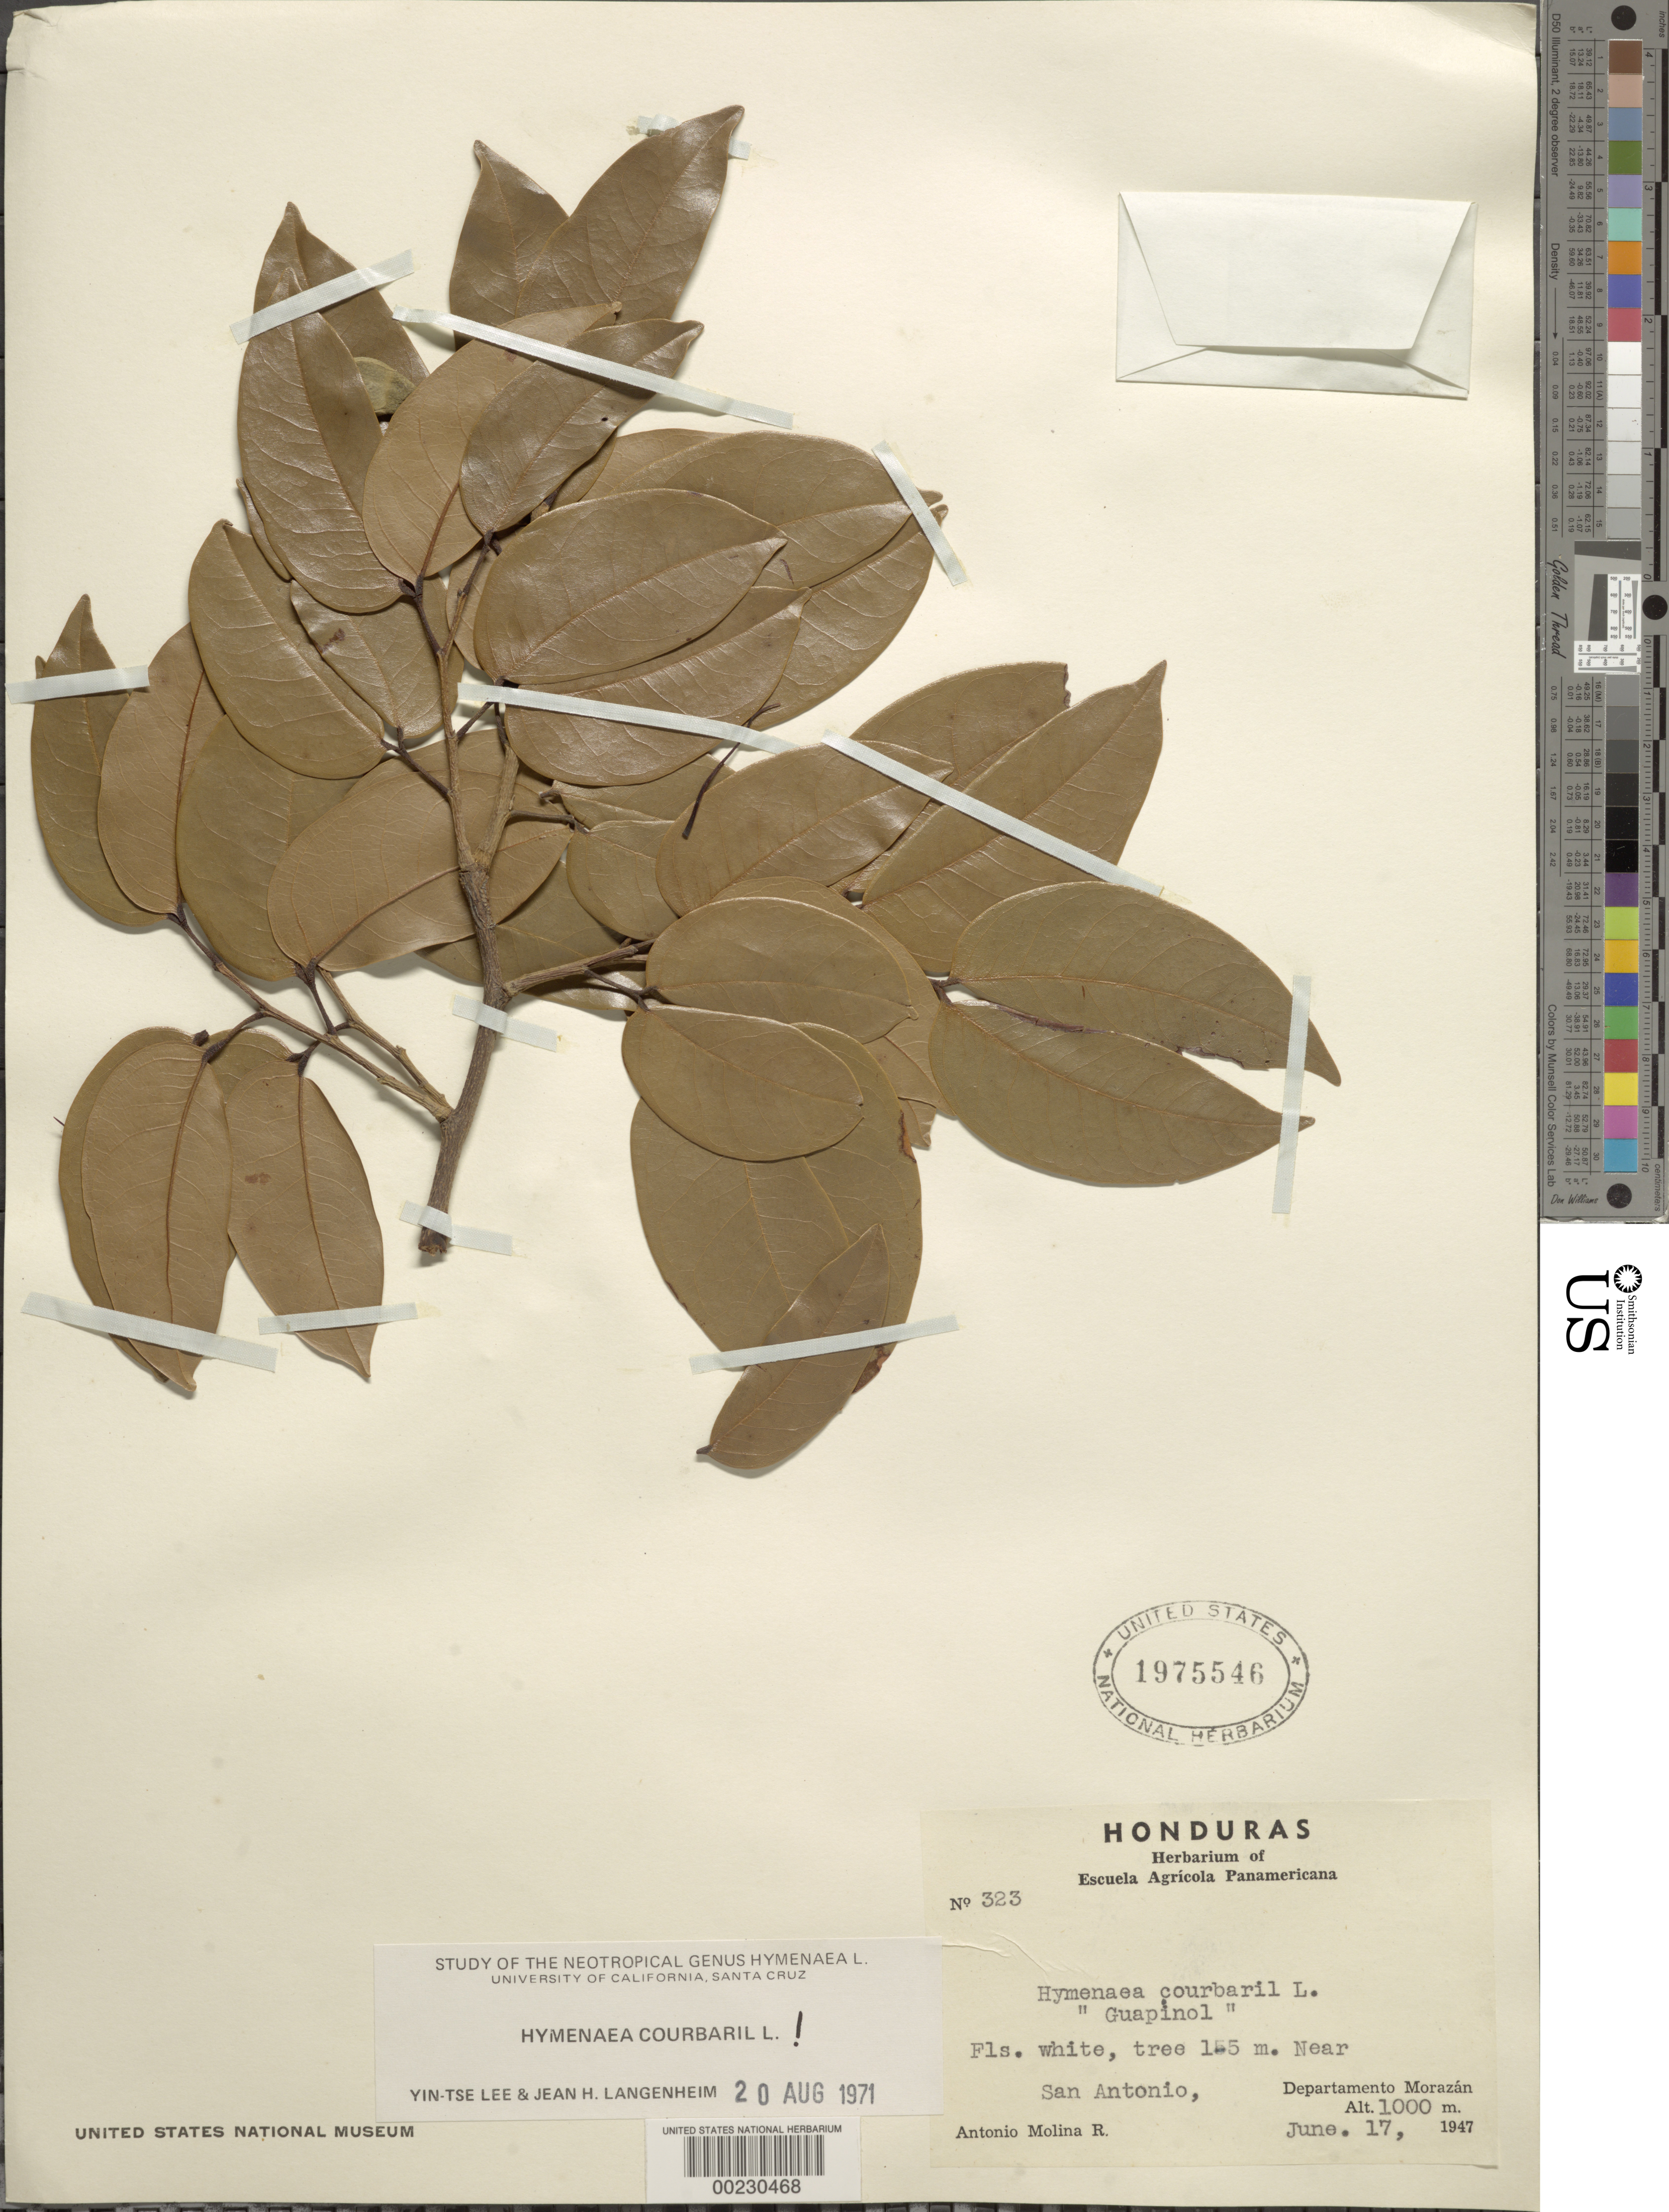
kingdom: Plantae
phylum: Tracheophyta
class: Magnoliopsida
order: Fabales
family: Fabaceae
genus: Hymenaea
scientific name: Hymenaea courbaril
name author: L.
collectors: A. Molina R.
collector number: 323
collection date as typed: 17 Jun 1947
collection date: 1947-06-17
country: Honduras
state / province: Fco. Morazán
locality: Near San Antonio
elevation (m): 15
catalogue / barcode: US 1975546